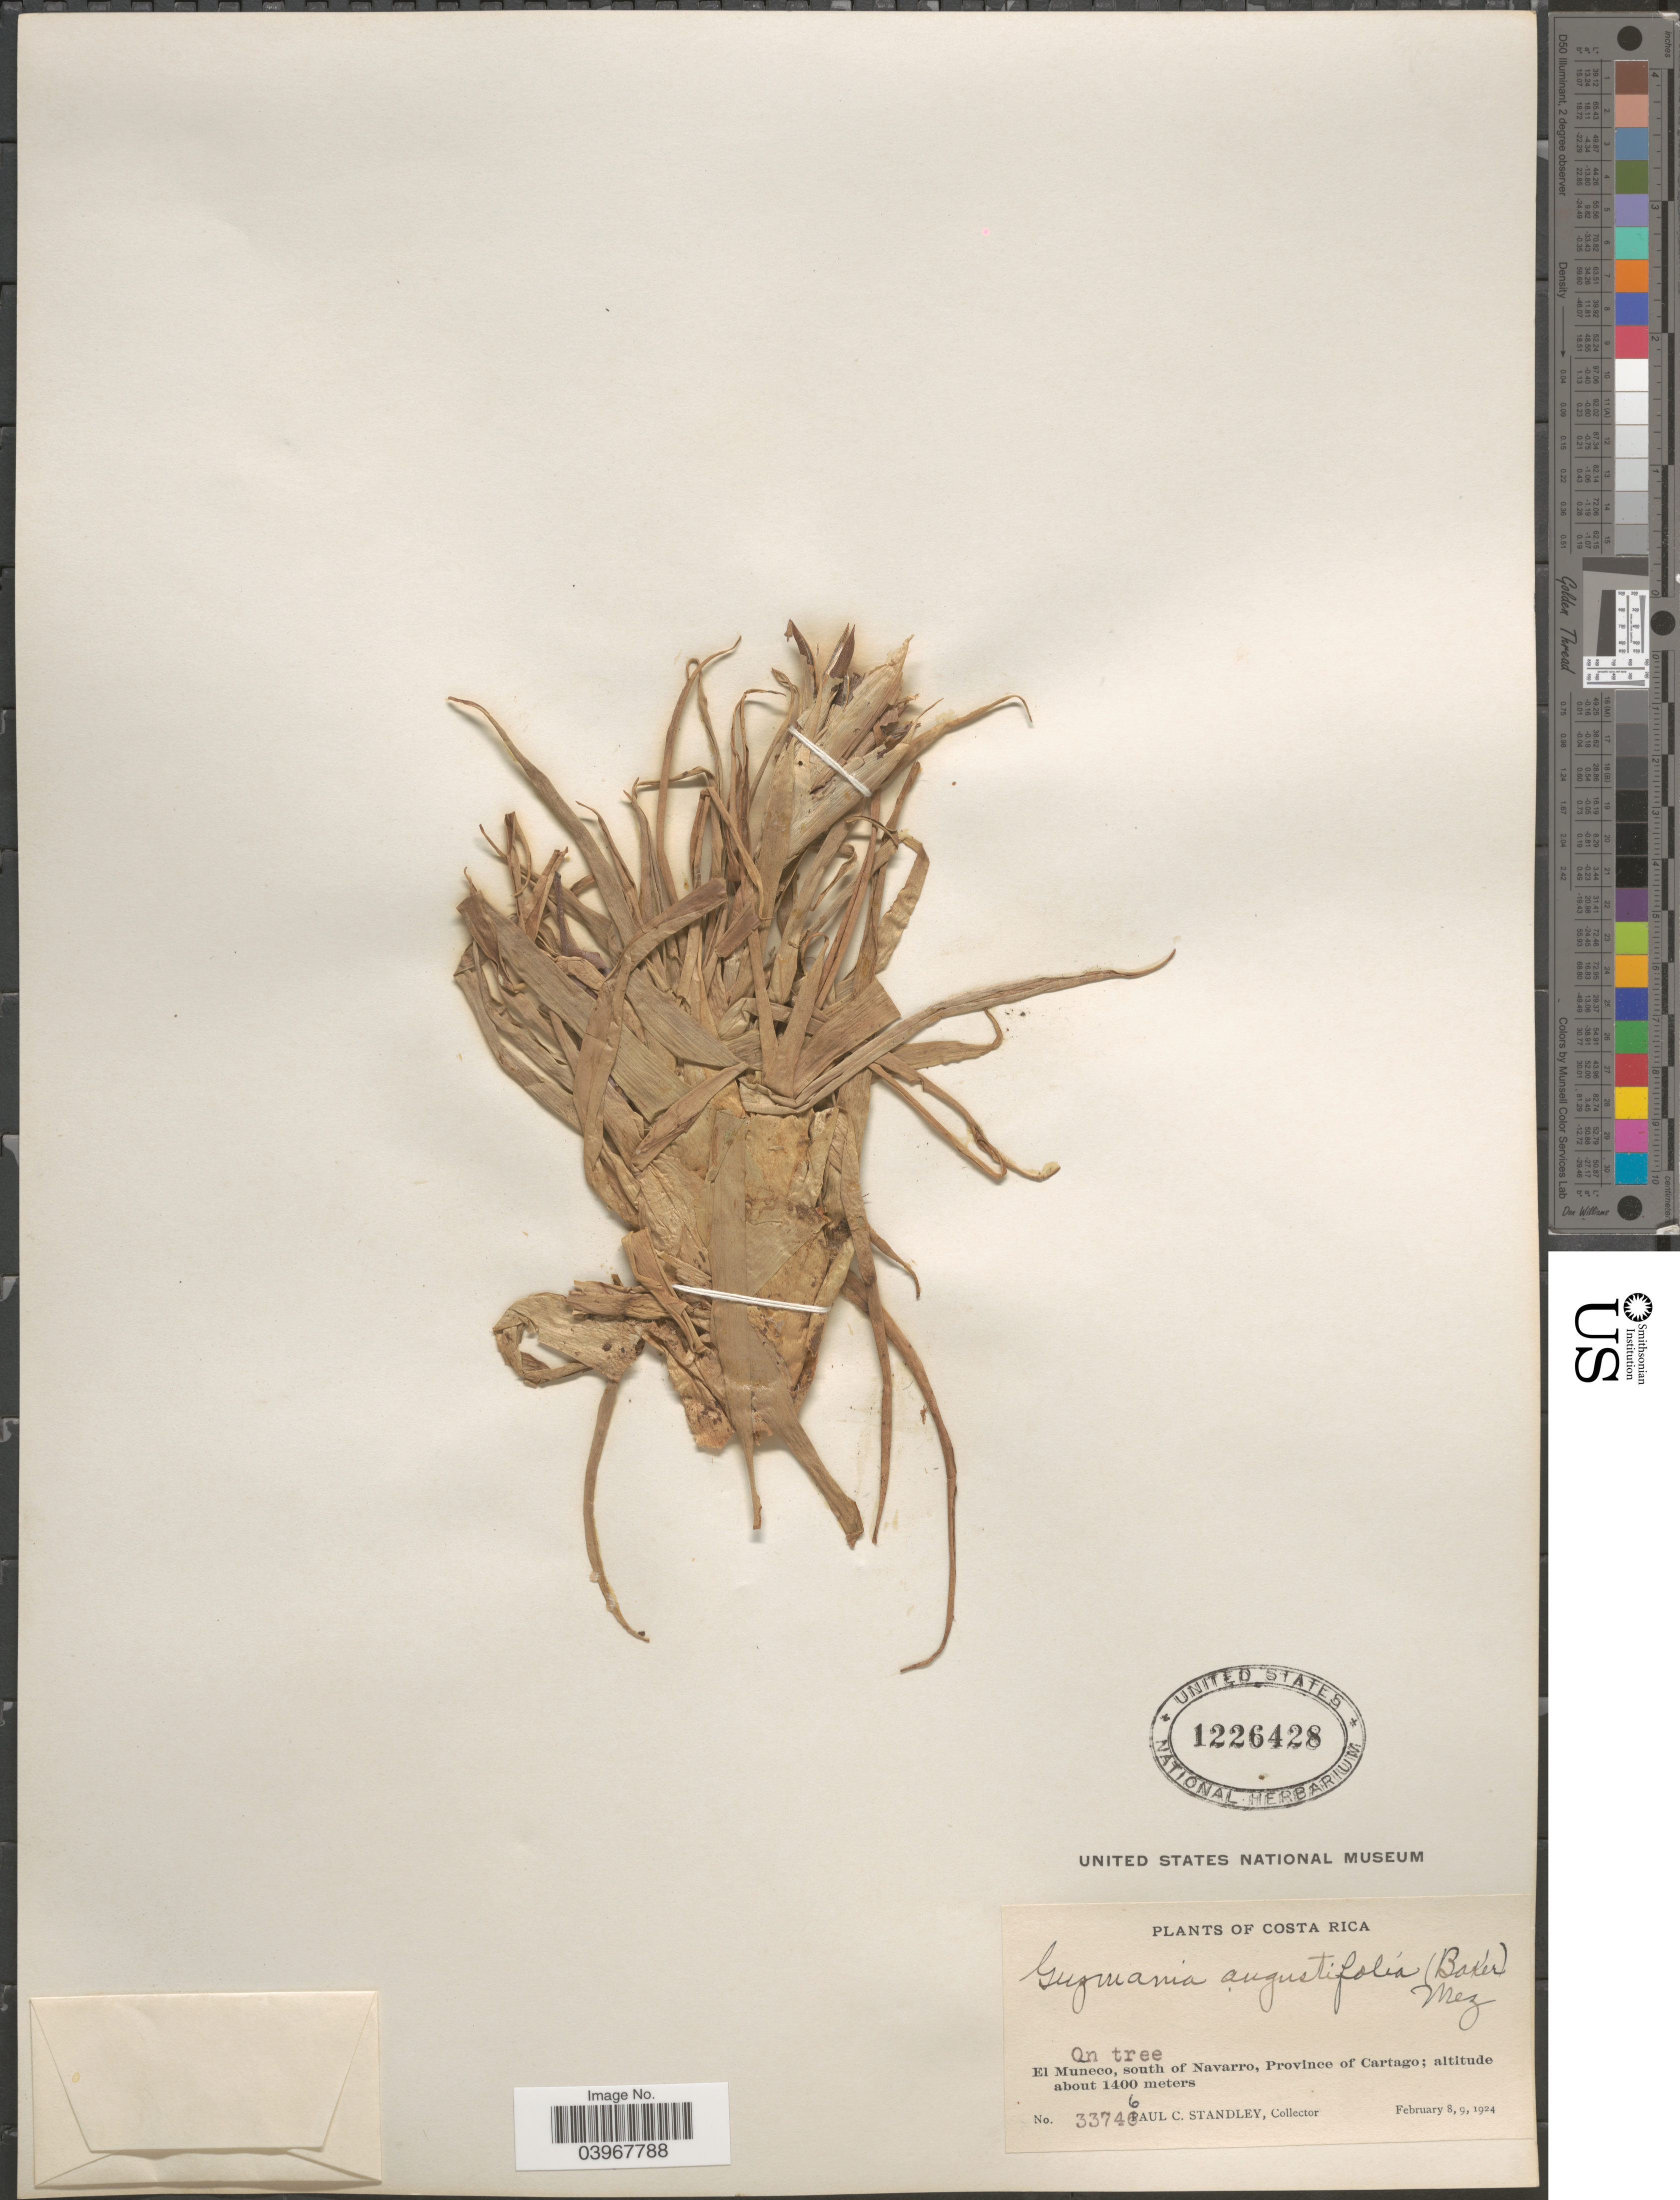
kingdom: Plantae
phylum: Tracheophyta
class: Liliopsida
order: Poales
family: Bromeliaceae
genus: Guzmania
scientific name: Guzmania angustifolia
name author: (Baker) Wittm.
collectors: P. C. Standley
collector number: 33746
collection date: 1924-02-08/1924-02-09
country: Costa Rica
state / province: Cartago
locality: El Muñeco, south of Navarro.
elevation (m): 1400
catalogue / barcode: US 1226428